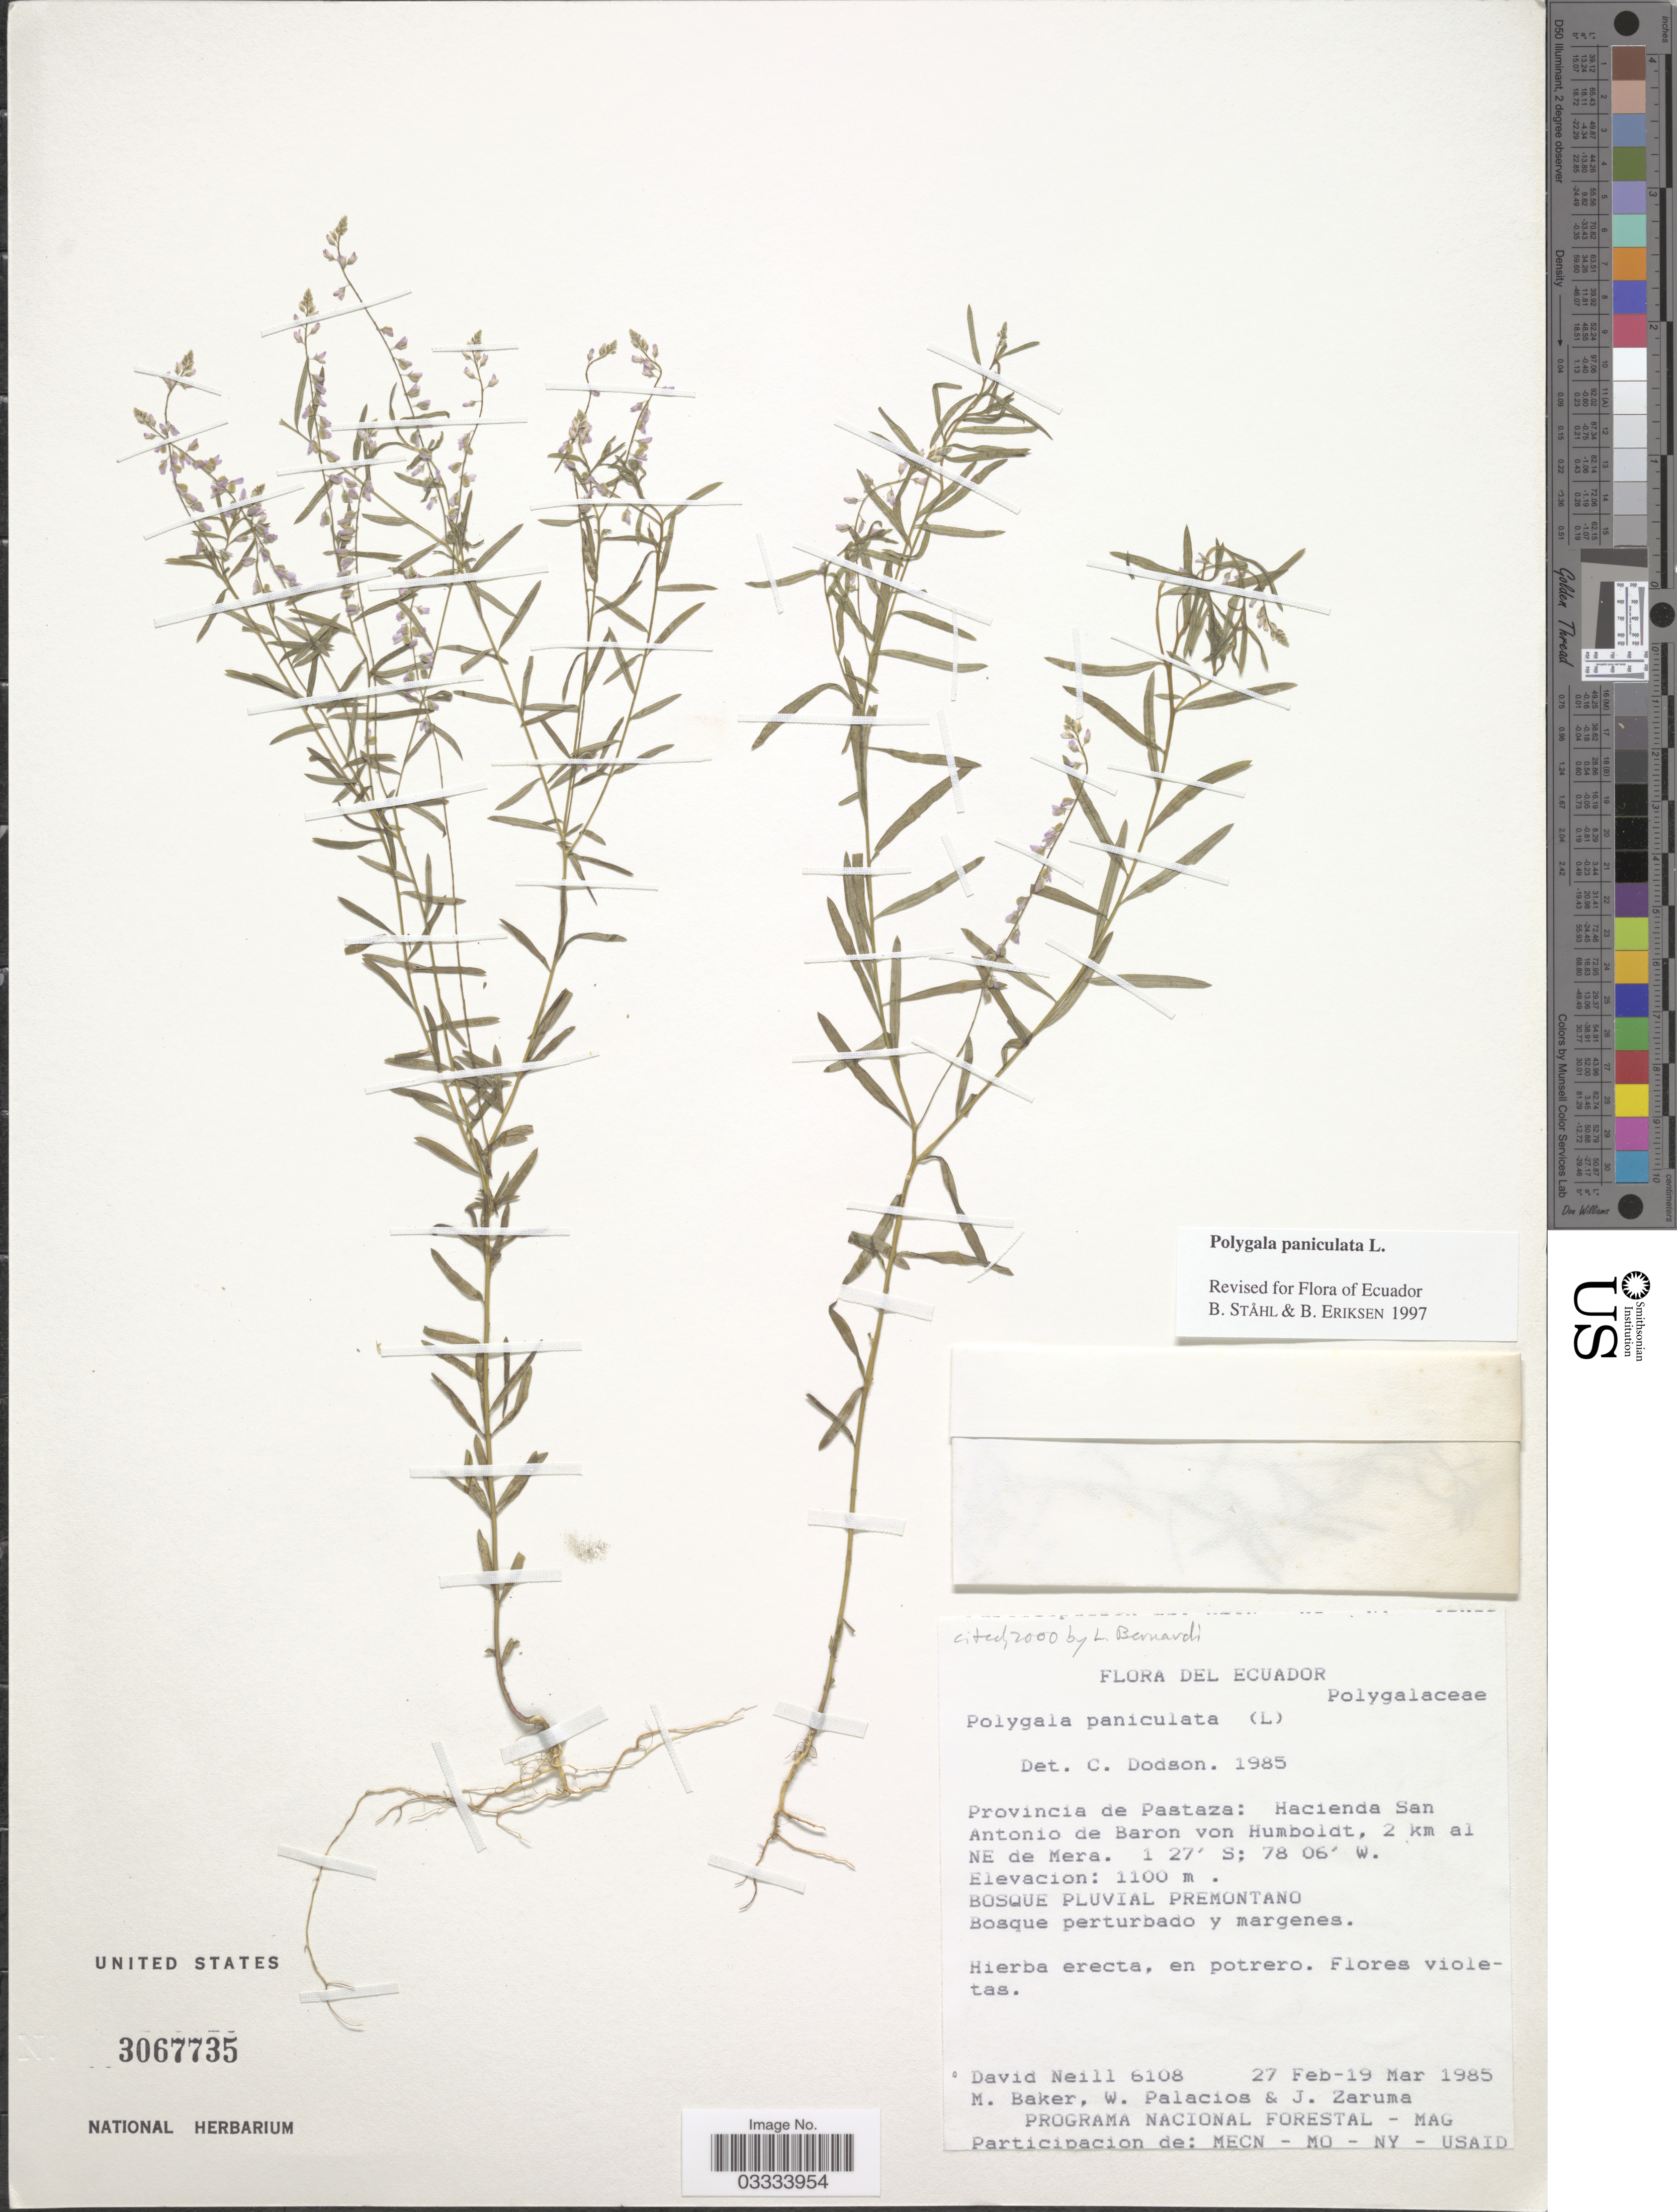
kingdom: Plantae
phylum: Tracheophyta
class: Magnoliopsida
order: Fabales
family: Polygalaceae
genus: Polygala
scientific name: Polygala paniculata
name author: L.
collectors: D. Neill, M. Baker, W. Palacios & J. Zaruma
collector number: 6108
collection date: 1985-02-27/1985-03-19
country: Ecuador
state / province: Pastaza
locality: Hacienda San Antonio de Baron von Humboldt, 2 km al NE de Mera.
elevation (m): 1100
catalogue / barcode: US 3067735